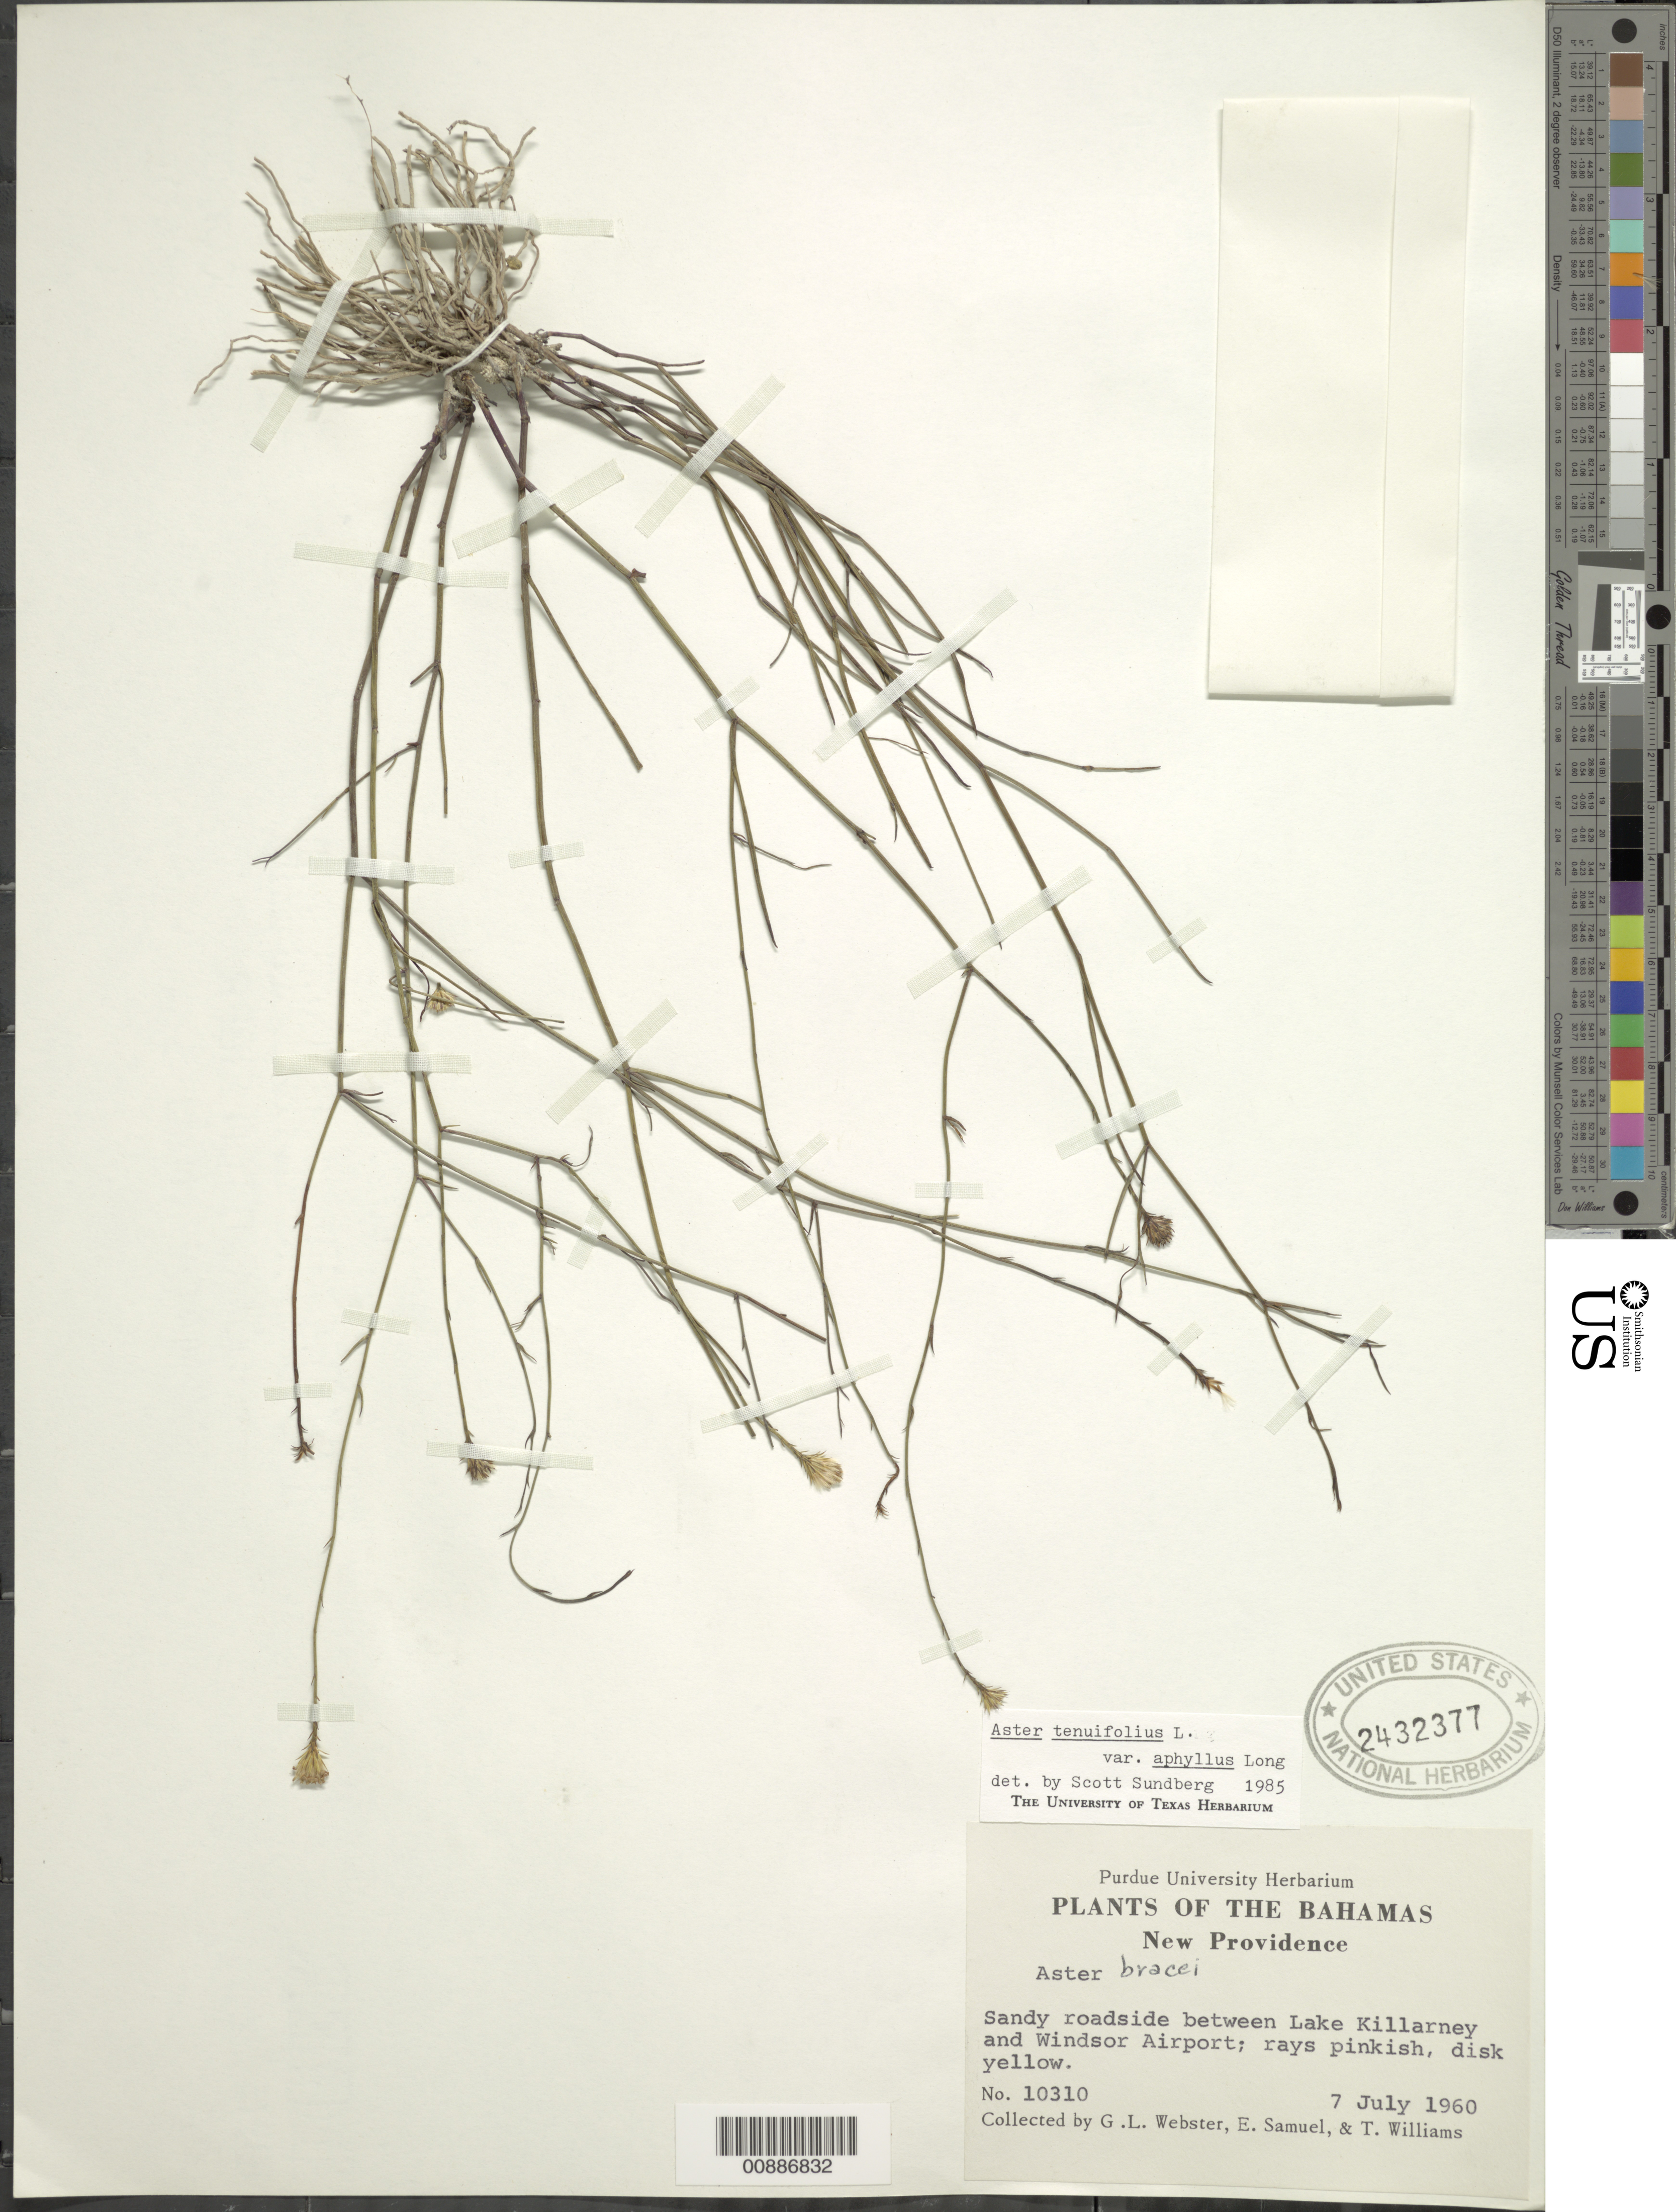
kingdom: Plantae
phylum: Tracheophyta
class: Magnoliopsida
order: Asterales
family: Asteraceae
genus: Symphyotrichum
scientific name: Symphyotrichum tenuifolium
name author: (L.) G.L. Nesom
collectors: G. L. Webster, E. Samuel & T. Williams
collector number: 10310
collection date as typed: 07 Jul 1960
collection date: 1960-07-07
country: Bahamas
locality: New Providence; between Lake Killarney and Windsor Airport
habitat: Sandy roadside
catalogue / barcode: US 2432377